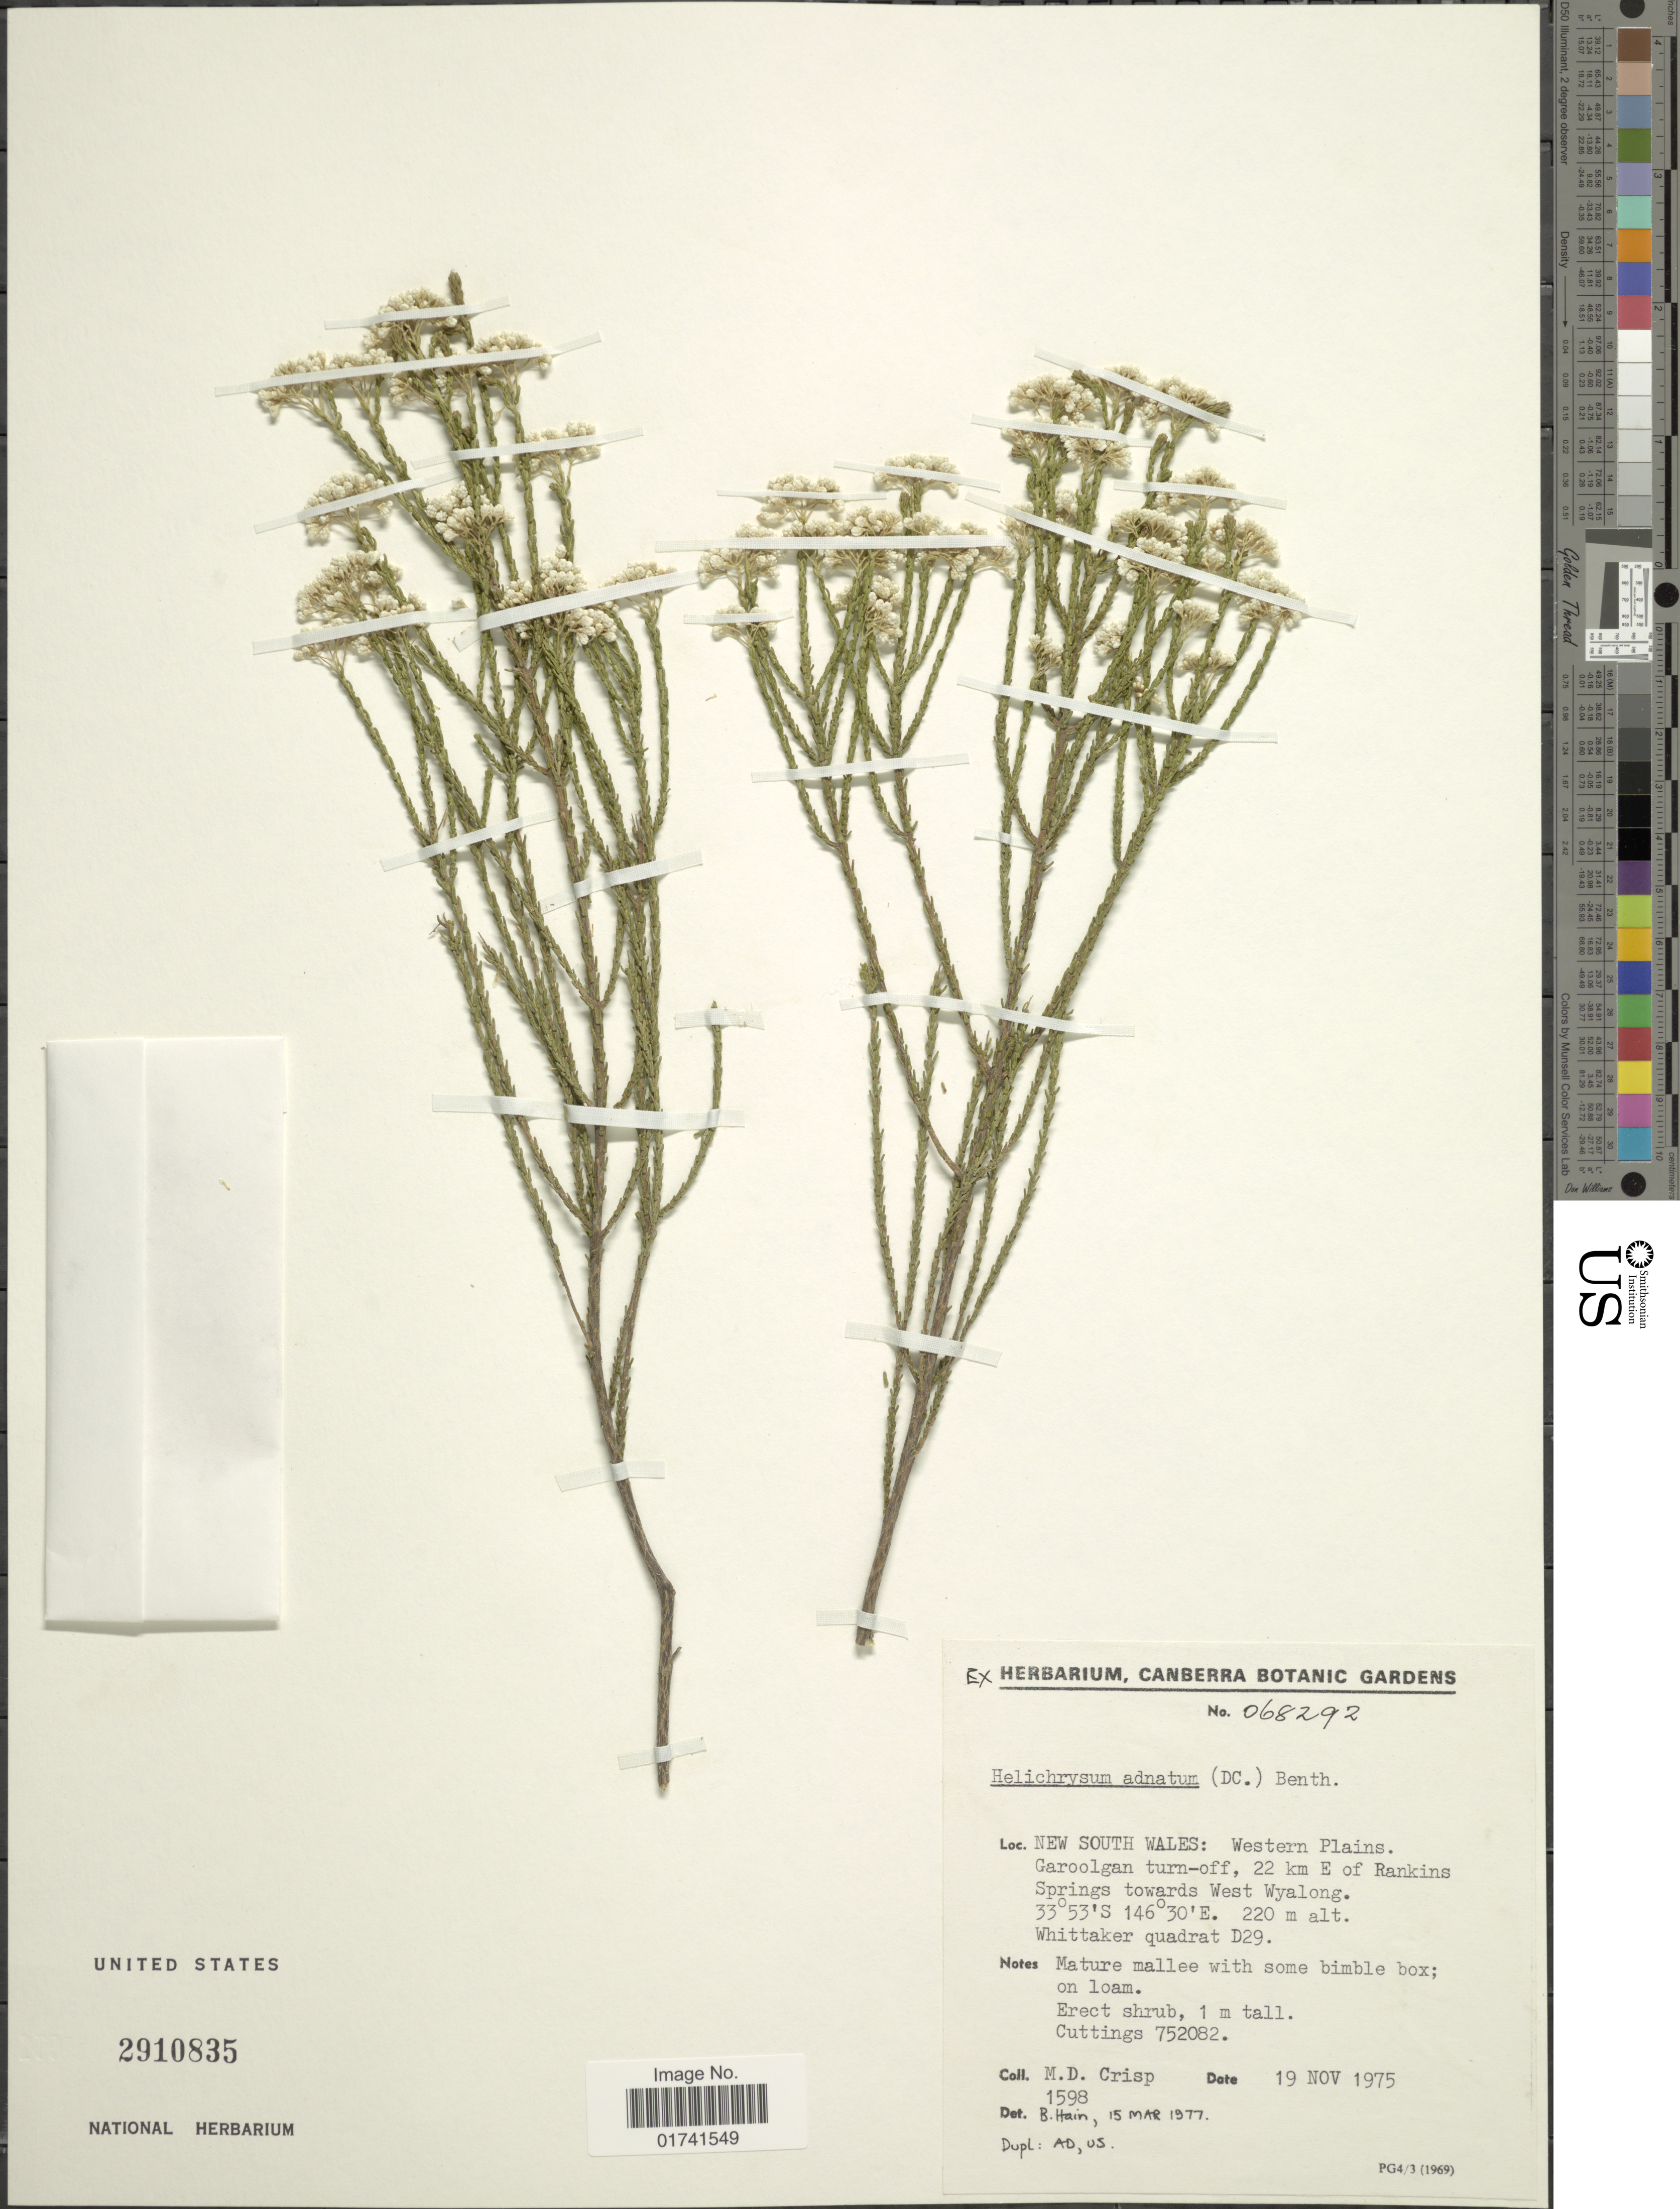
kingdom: Plantae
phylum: Tracheophyta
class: Magnoliopsida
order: Asterales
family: Asteraceae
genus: Ozothamnus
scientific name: Ozothamnus adnatus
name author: DC.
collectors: M. Crisp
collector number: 1598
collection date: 1975-11-19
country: Australia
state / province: New South Wales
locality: Western Plains, Garoolgan turn-off, 22 km E of Rankins Springs towards West Wyalong, Whittaker quadrat D29.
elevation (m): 220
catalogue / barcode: US 2910835